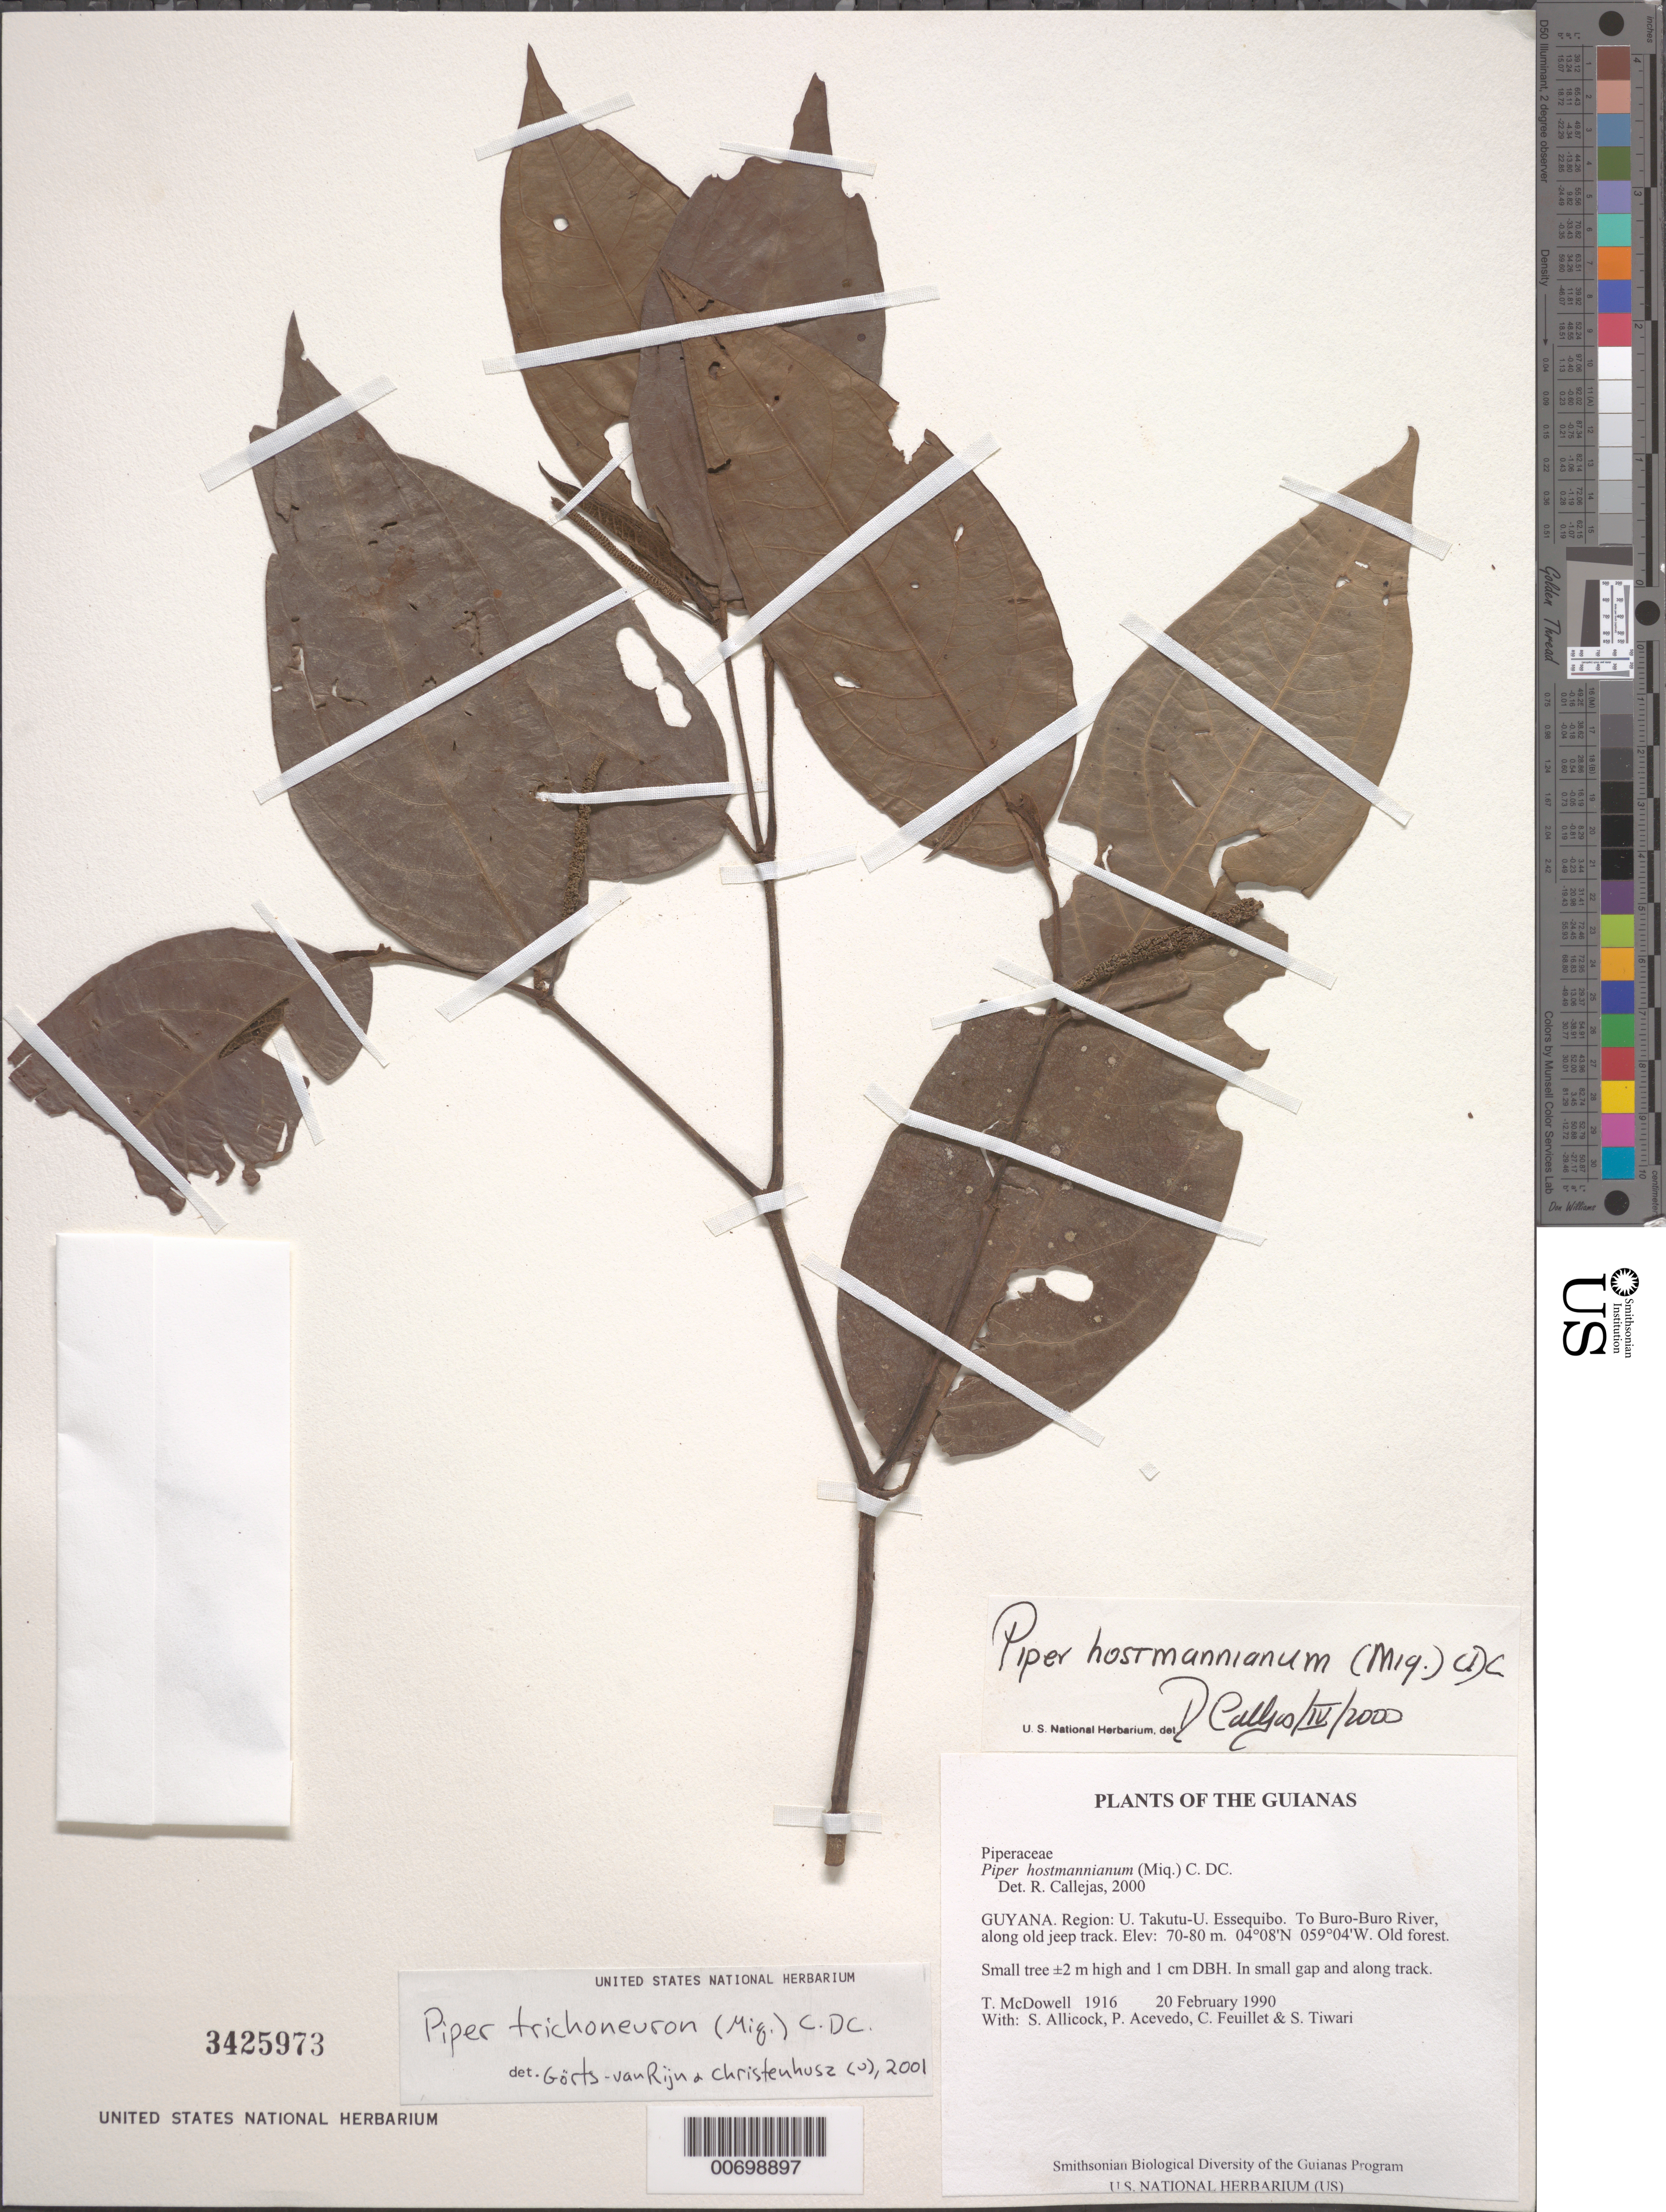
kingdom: Plantae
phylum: Tracheophyta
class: Magnoliopsida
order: Piperales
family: Piperaceae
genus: Piper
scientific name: Piper hostmannianum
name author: (Miq.) C. DC.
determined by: Callejas, Ricardo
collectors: T. McDowell, S. Allicock, P. Acevedo-Rodr., C. Feuillet & S. Tiwari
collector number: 1916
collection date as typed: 20 February 1990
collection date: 1990-02-20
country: Guyana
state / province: U. Takutu-U. Essequibo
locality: From Surama Village to Buro-Buro River, by road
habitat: Old forest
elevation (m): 70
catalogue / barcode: US 3425973